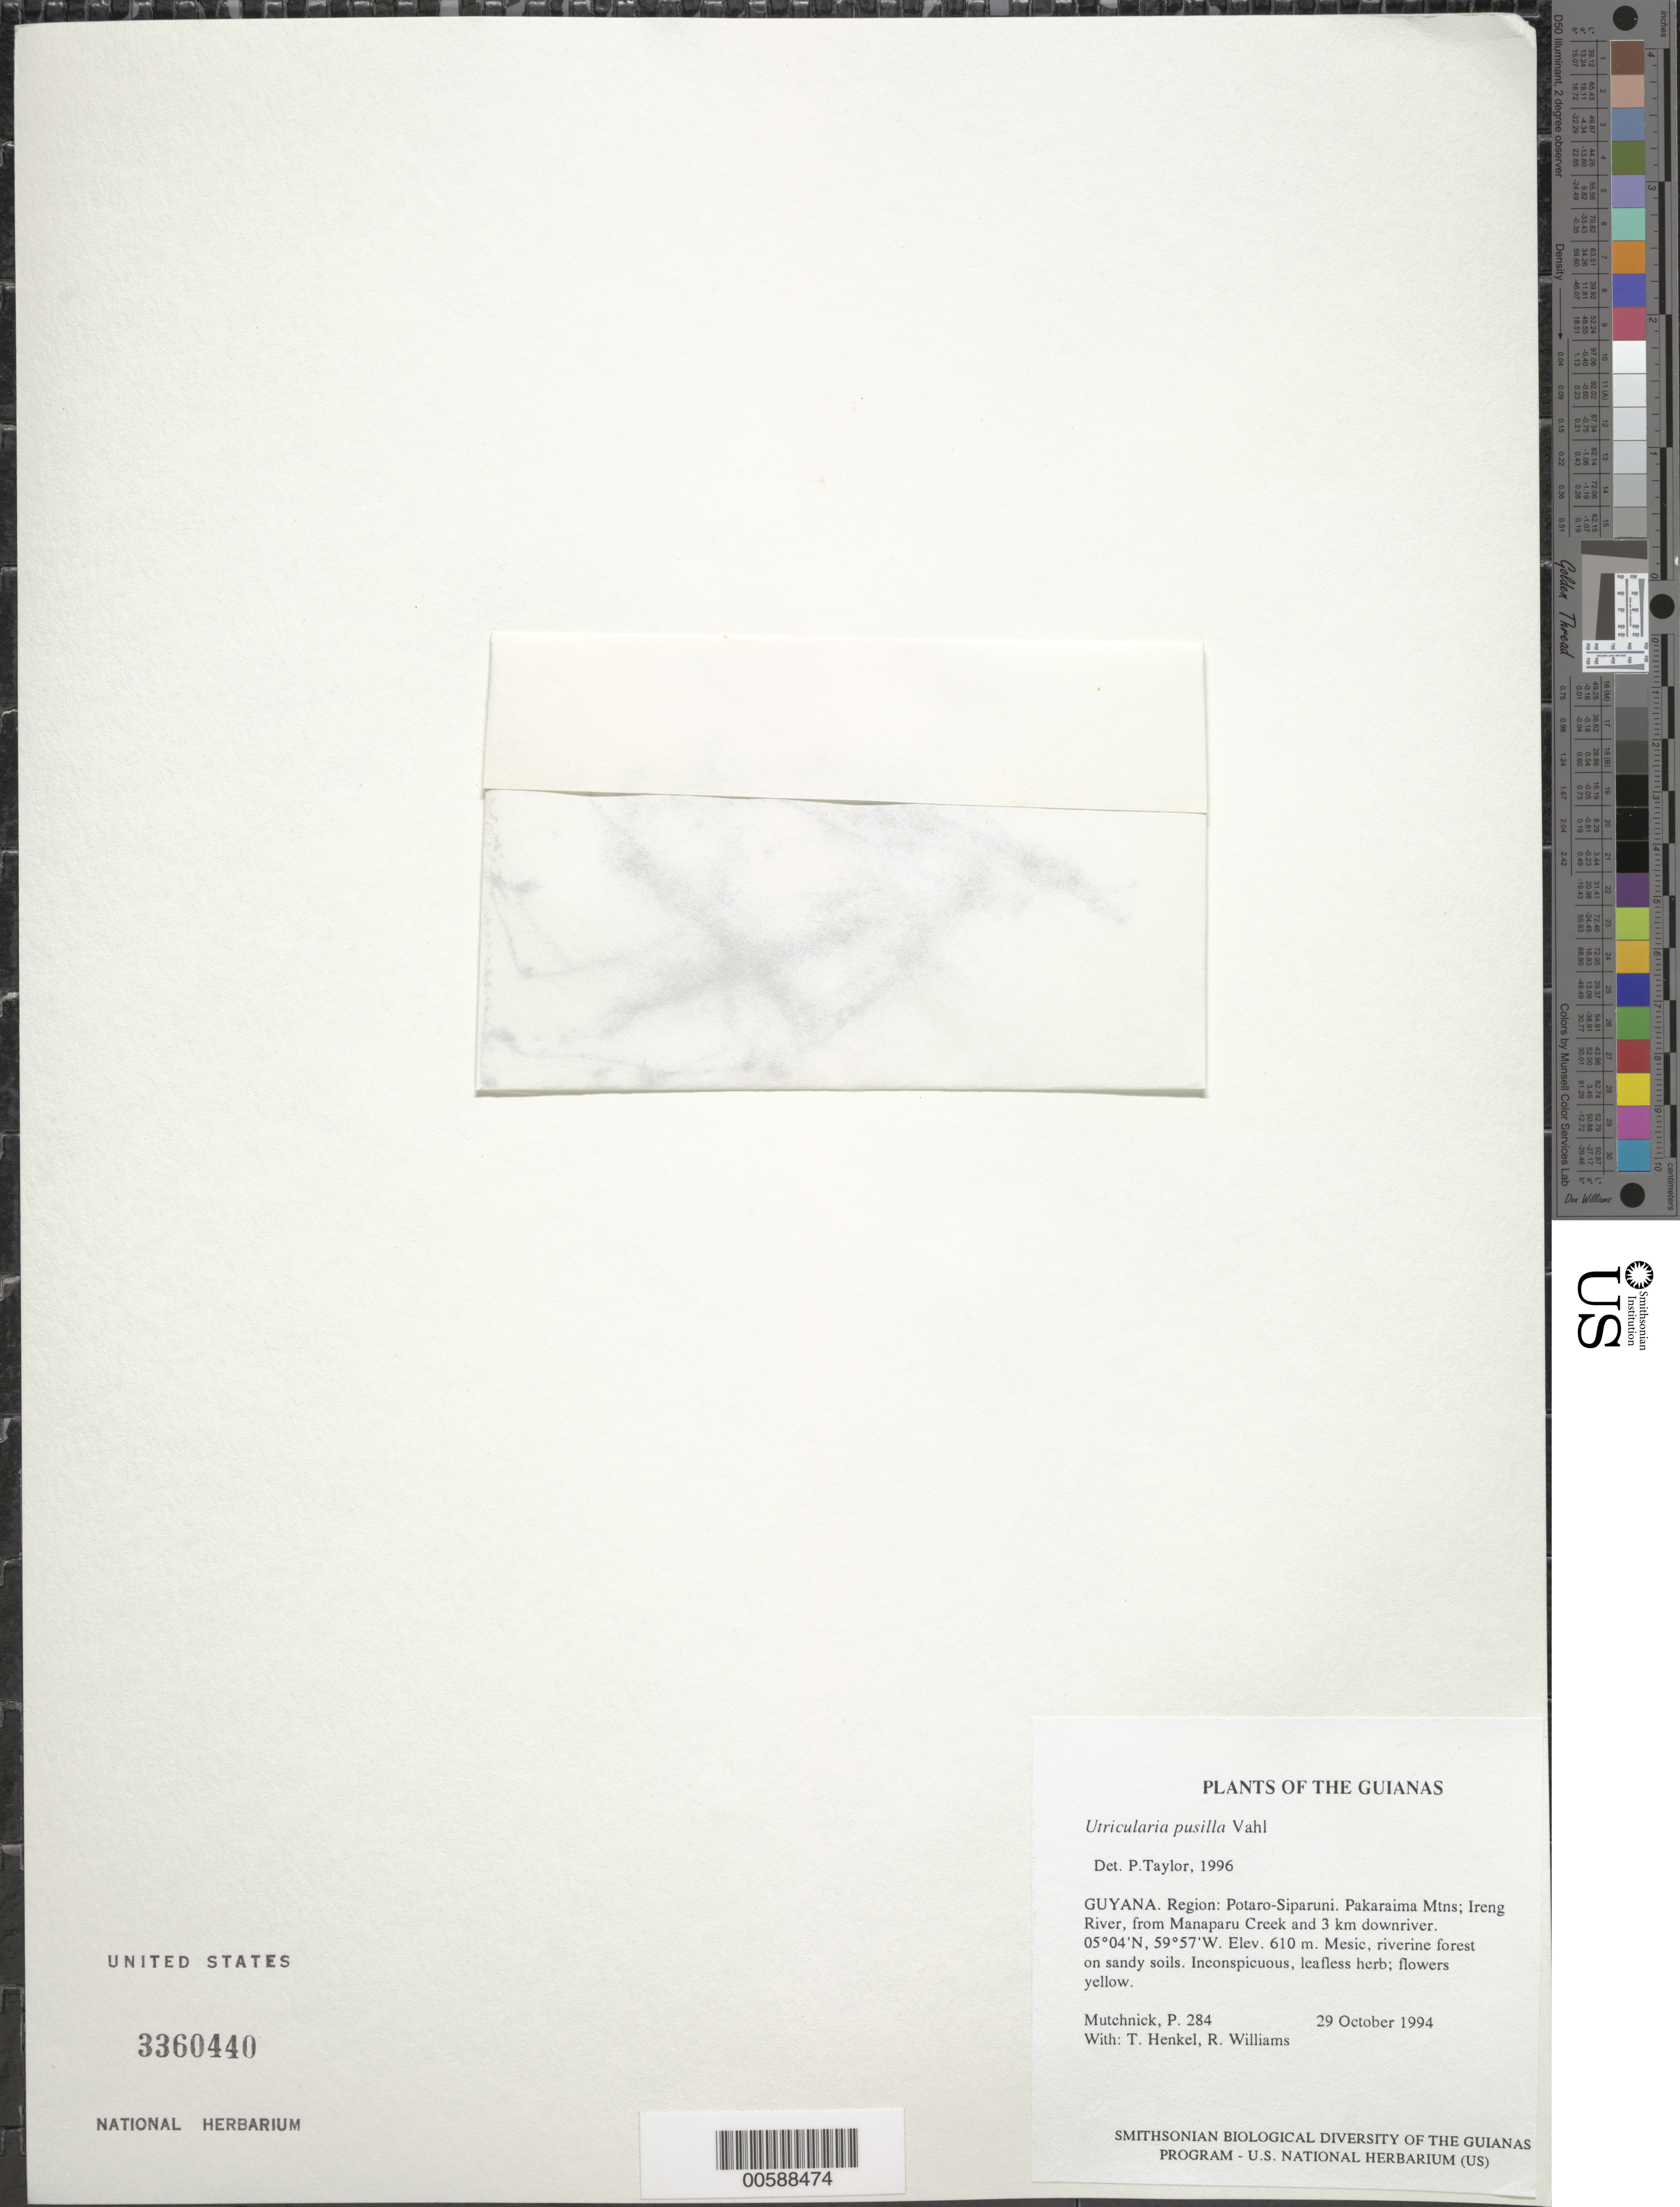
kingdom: Plantae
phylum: Tracheophyta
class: Magnoliopsida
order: Lamiales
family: Lentibulariaceae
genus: Utricularia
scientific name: Utricularia pusilla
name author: Vahl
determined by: Taylor, P.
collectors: P. Mutchnick, T. Henkel & R. Williams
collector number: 284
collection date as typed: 29 October 1994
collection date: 1994-10-29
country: Guyana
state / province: Potaro-Siparuni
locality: Pakaraima Mtns; Ireng River, from Manaparu Creek and 3 km downriver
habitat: Mesic, riverine forest on sandy soils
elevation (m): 610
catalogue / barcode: US 3360440